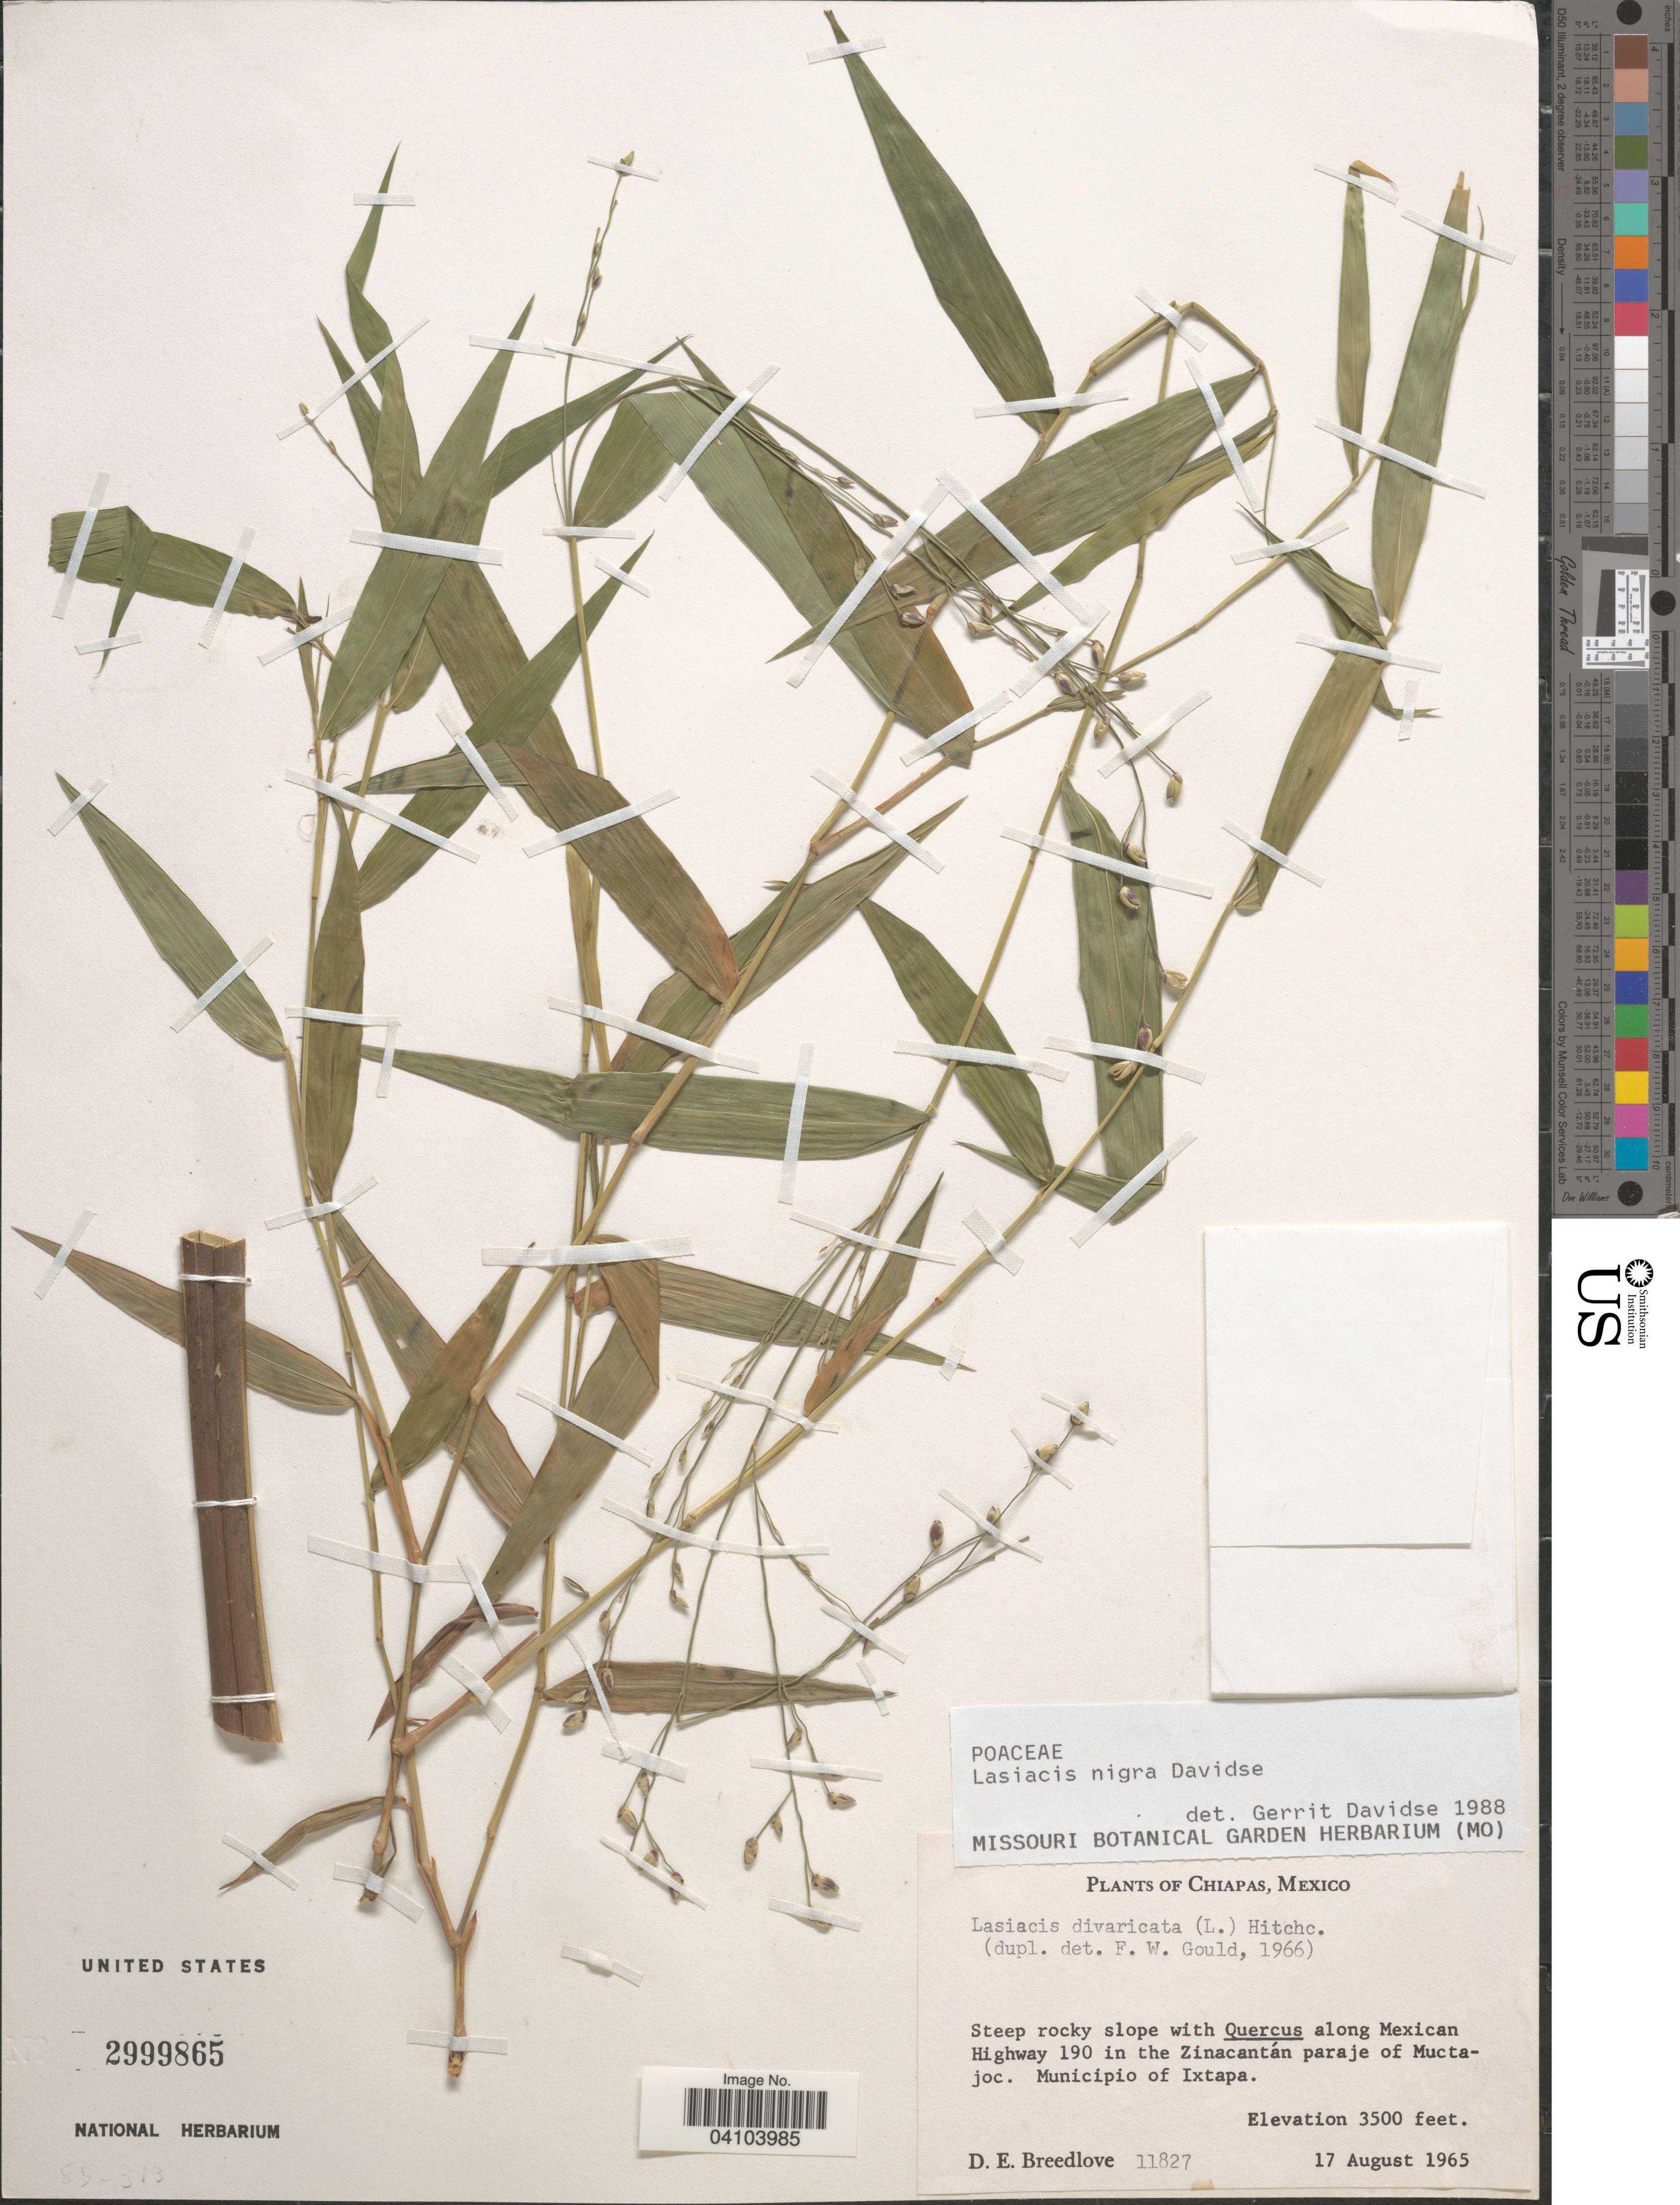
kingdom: Plantae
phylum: Tracheophyta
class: Liliopsida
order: Poales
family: Poaceae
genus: Lasiacis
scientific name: Lasiacis nigra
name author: Davidse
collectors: D. E. Breedlove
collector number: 11827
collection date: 1965-08-17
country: Mexico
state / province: Chiapas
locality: Along Mexican Highway 190 in the Zinacantán paraje of Muctajoc. Municipio of Ixtapa.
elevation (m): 1067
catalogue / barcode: US 2999865